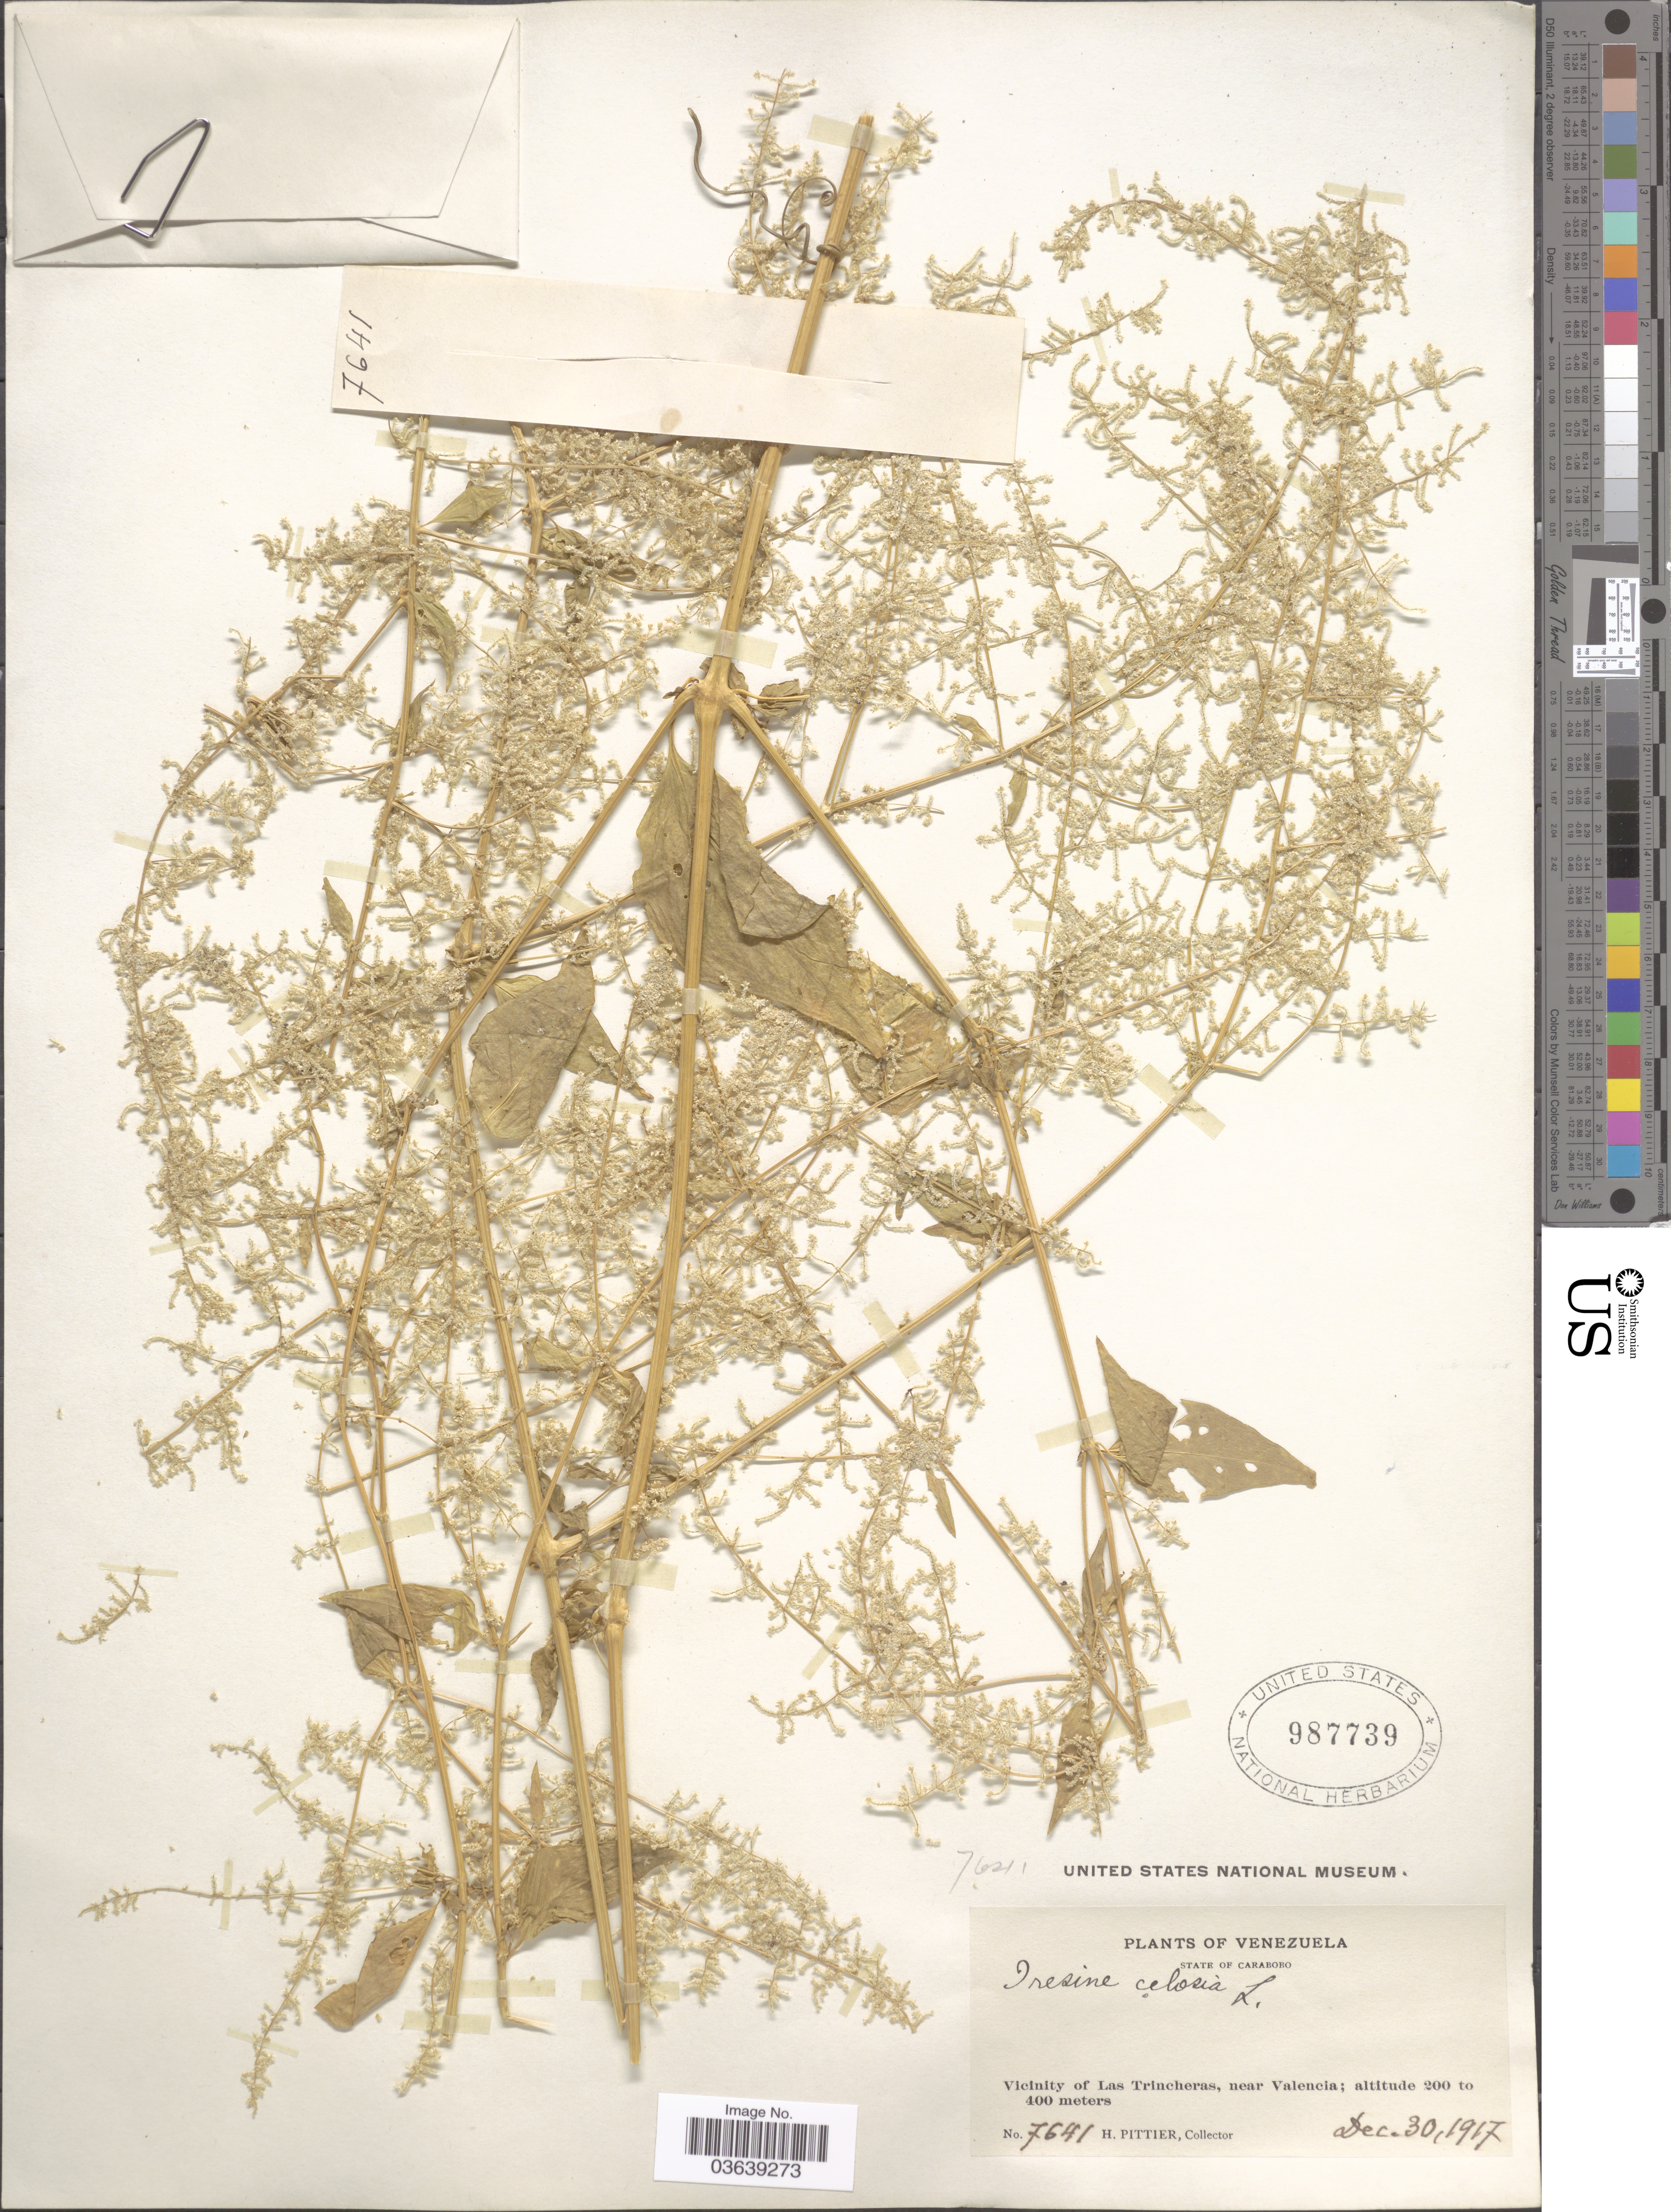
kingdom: Plantae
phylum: Tracheophyta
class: Magnoliopsida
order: Caryophyllales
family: Amaranthaceae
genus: Iresine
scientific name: Iresine celosia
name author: L.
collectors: H. F. Pittier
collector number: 7641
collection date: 1917-12-30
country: Venezuela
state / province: Carabobo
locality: Vicinity of Las Trincheras, near Valencia.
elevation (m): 200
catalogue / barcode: US 987739